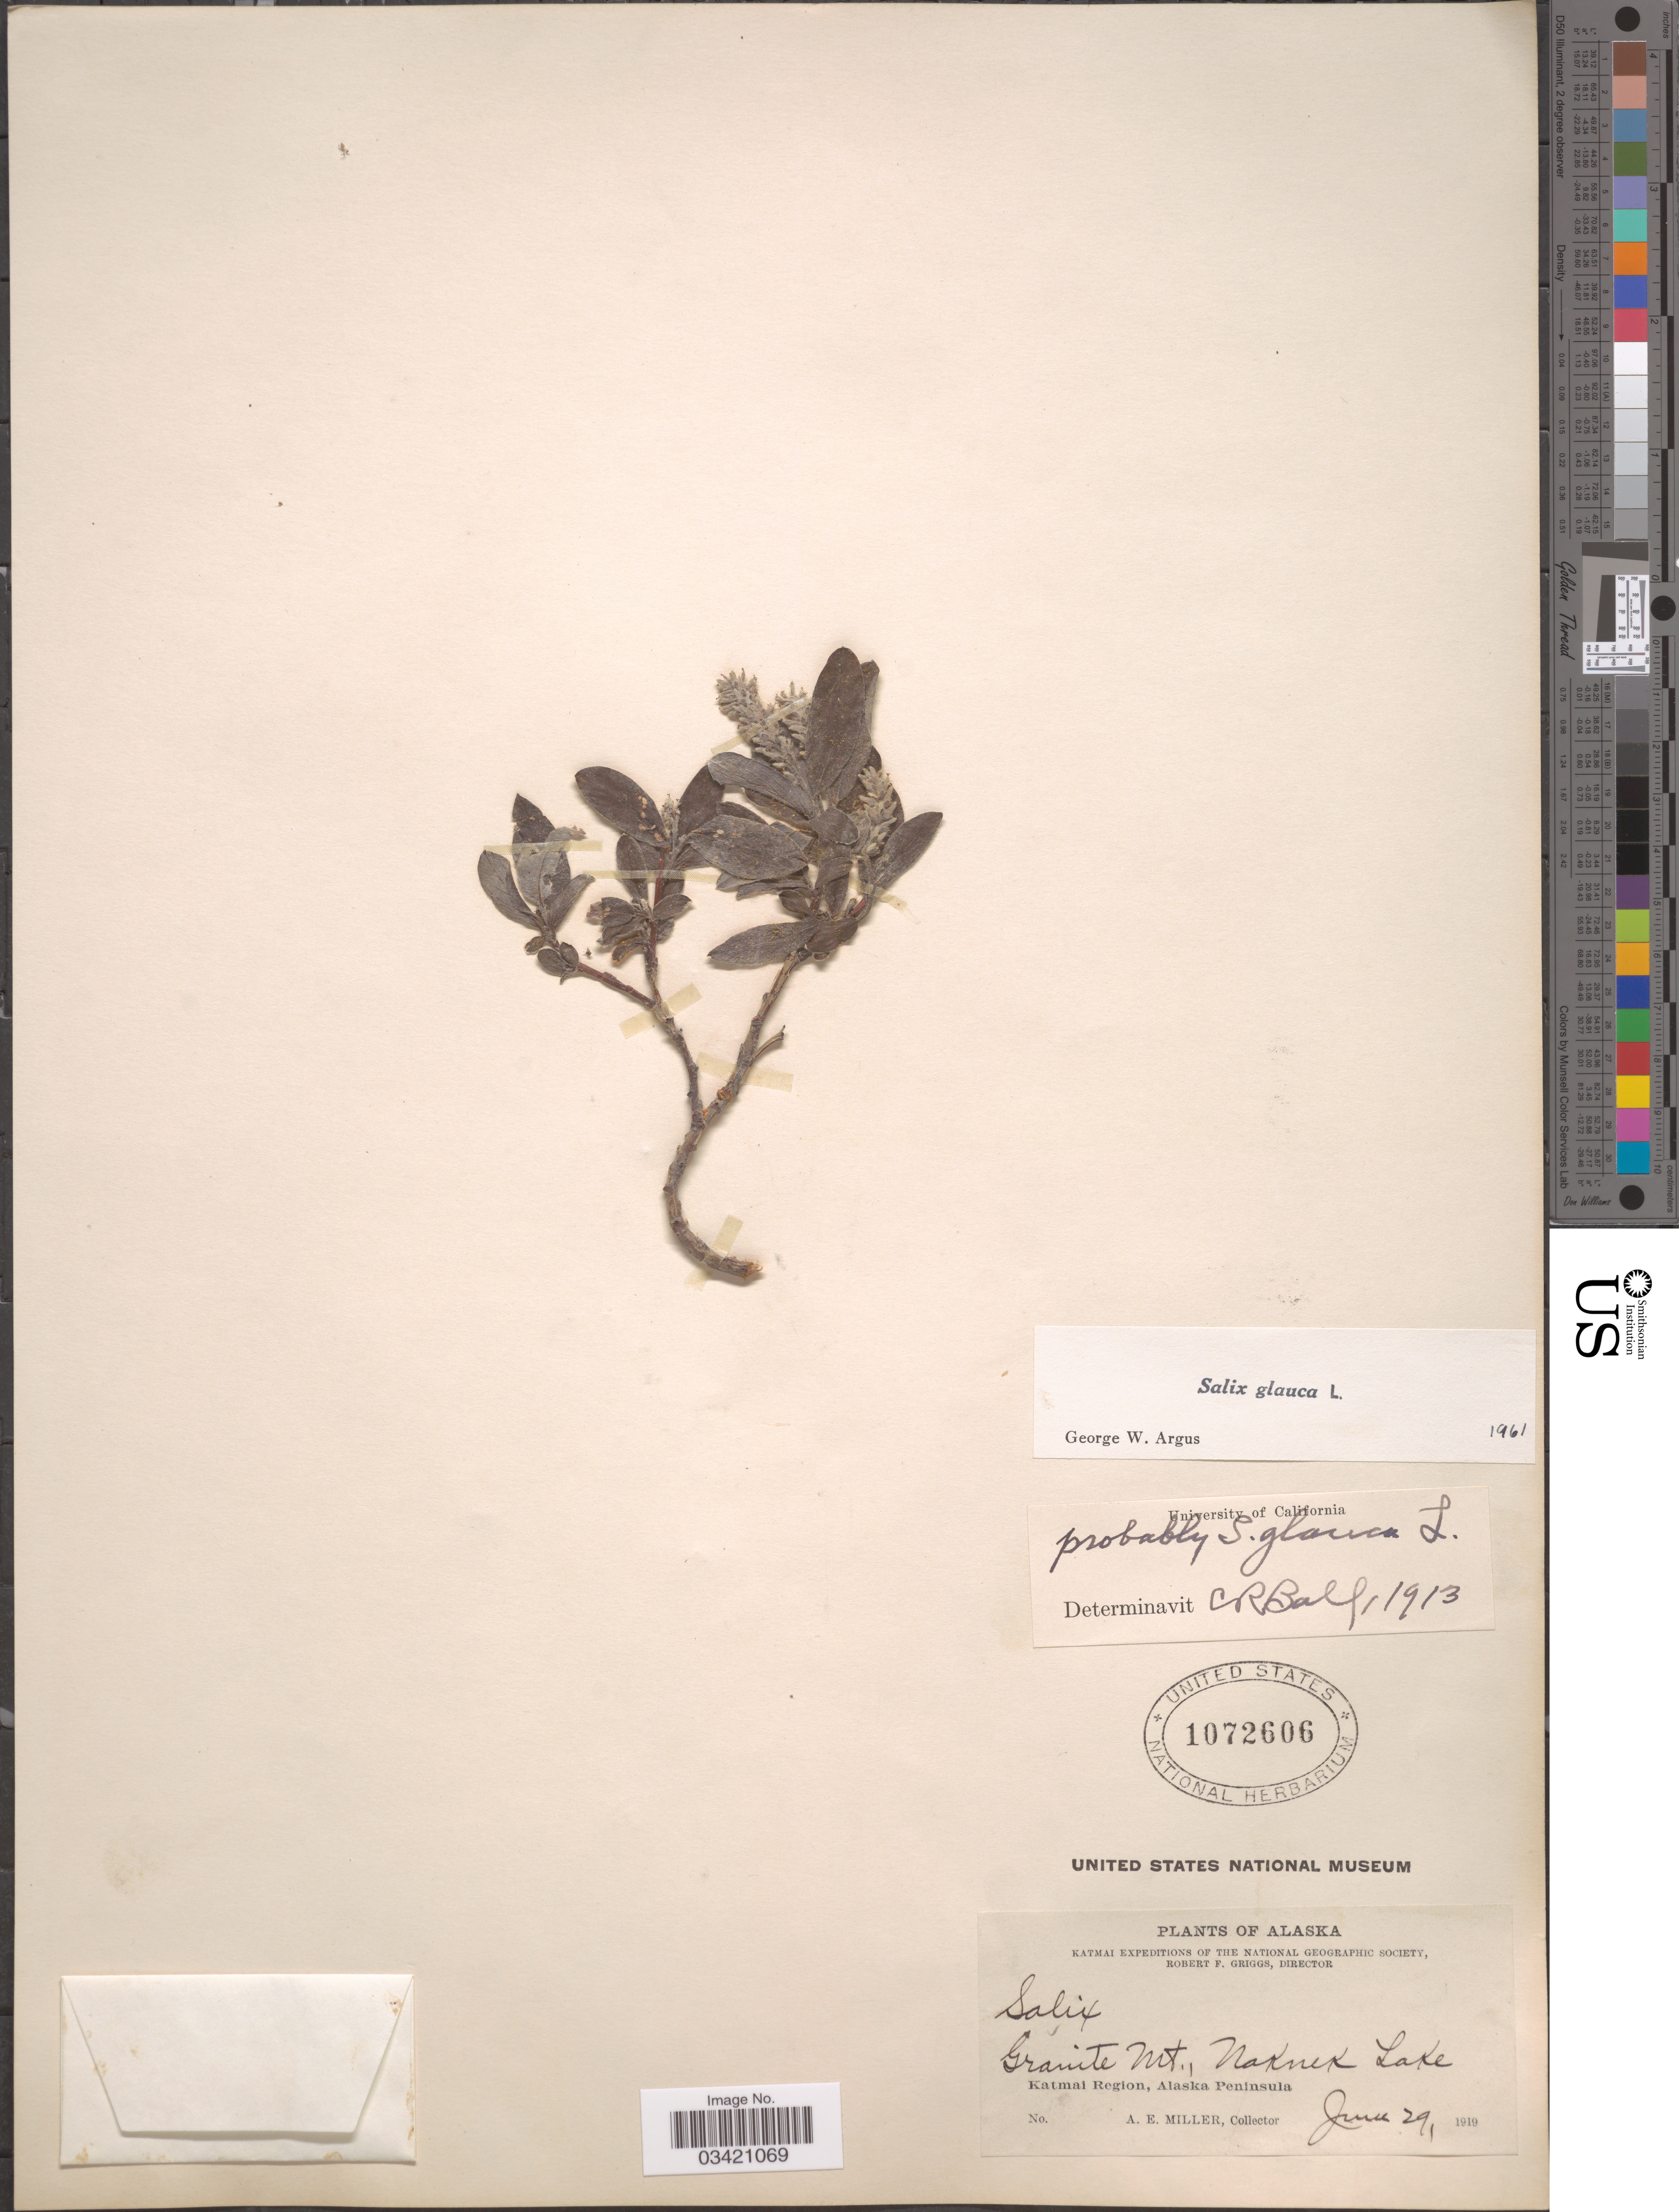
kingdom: Plantae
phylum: Tracheophyta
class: Magnoliopsida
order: Malpighiales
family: Salicaceae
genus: Salix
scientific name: Salix glauca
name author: L.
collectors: A. E. Miller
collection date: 1919-06-29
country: United States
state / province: Alaska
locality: Granite Mt., Naknek Lake. Katmai Region, Alaska Peninsula.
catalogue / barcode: US 1072606